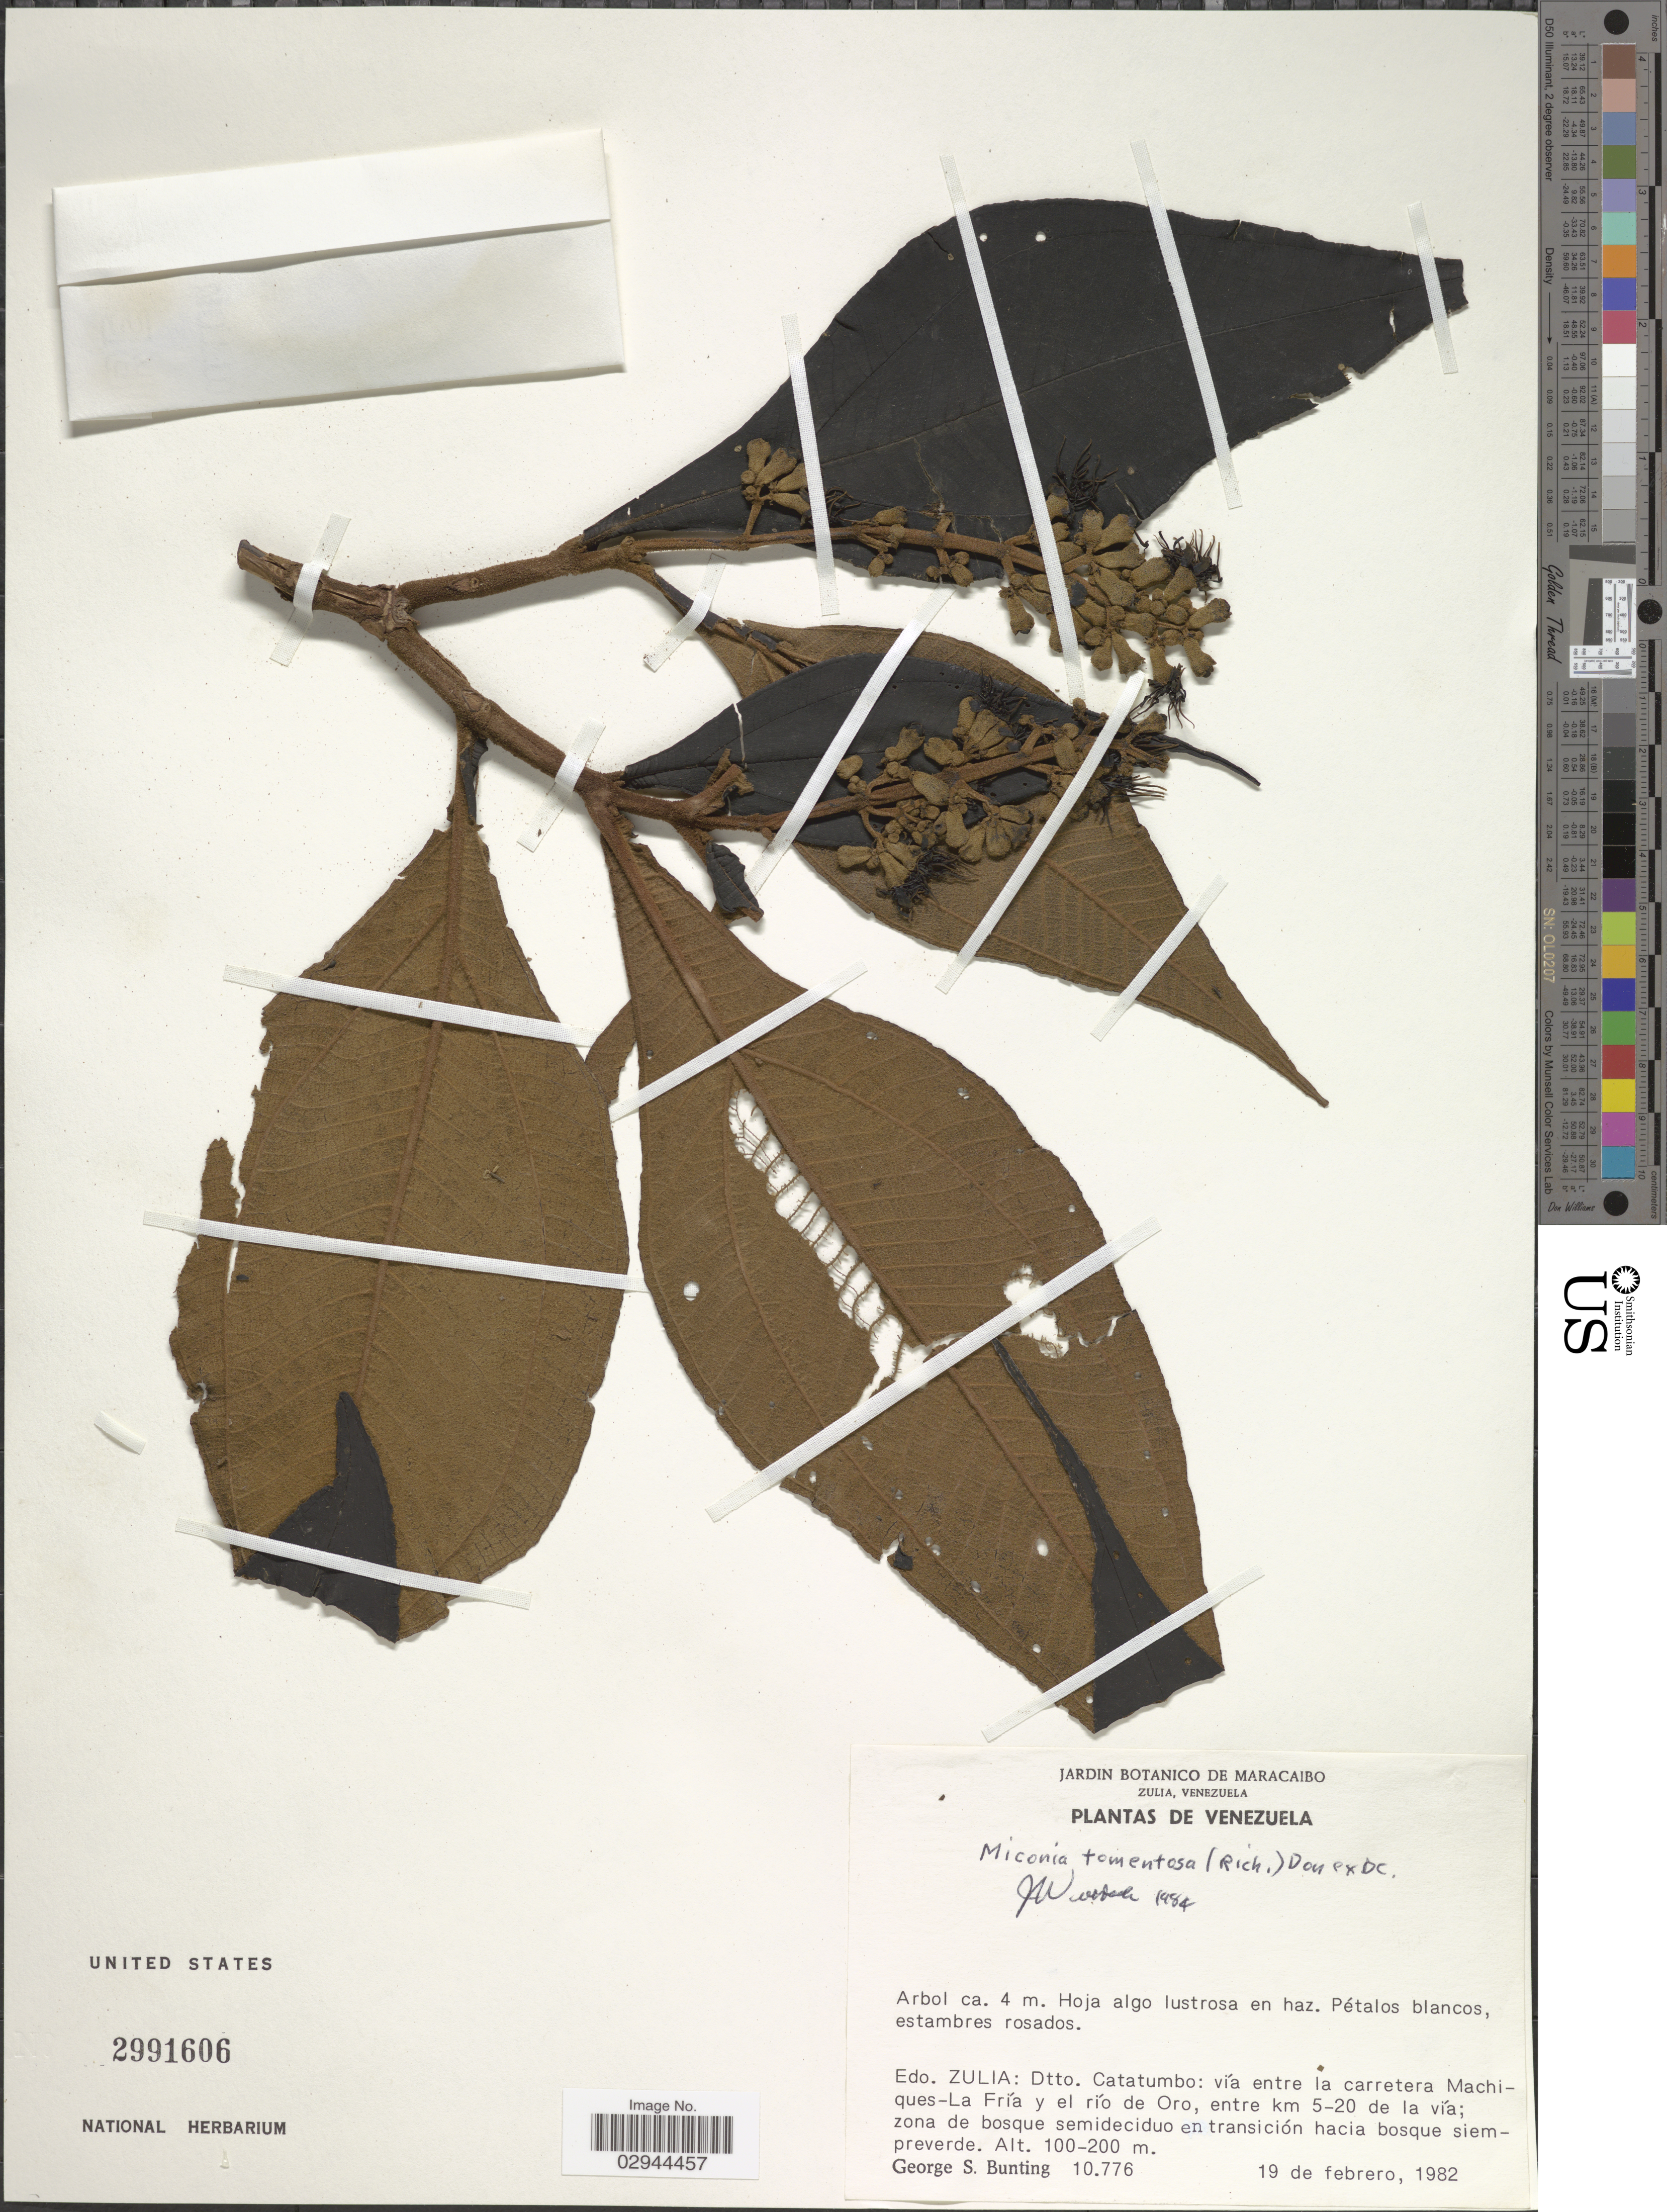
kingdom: Plantae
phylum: Tracheophyta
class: Magnoliopsida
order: Myrtales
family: Melastomataceae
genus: Miconia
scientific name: Miconia tomentosa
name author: (Rich.) D. Don ex DC.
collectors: G. S. Bunting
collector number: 10776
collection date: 1982-02-19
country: Venezuela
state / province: Zulia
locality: Dtto. Catatumbo: vía entre la carretera Machiques-La Fría y el río de Oro, entre km 5-20 de la vía.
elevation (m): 100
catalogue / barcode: US 2991606